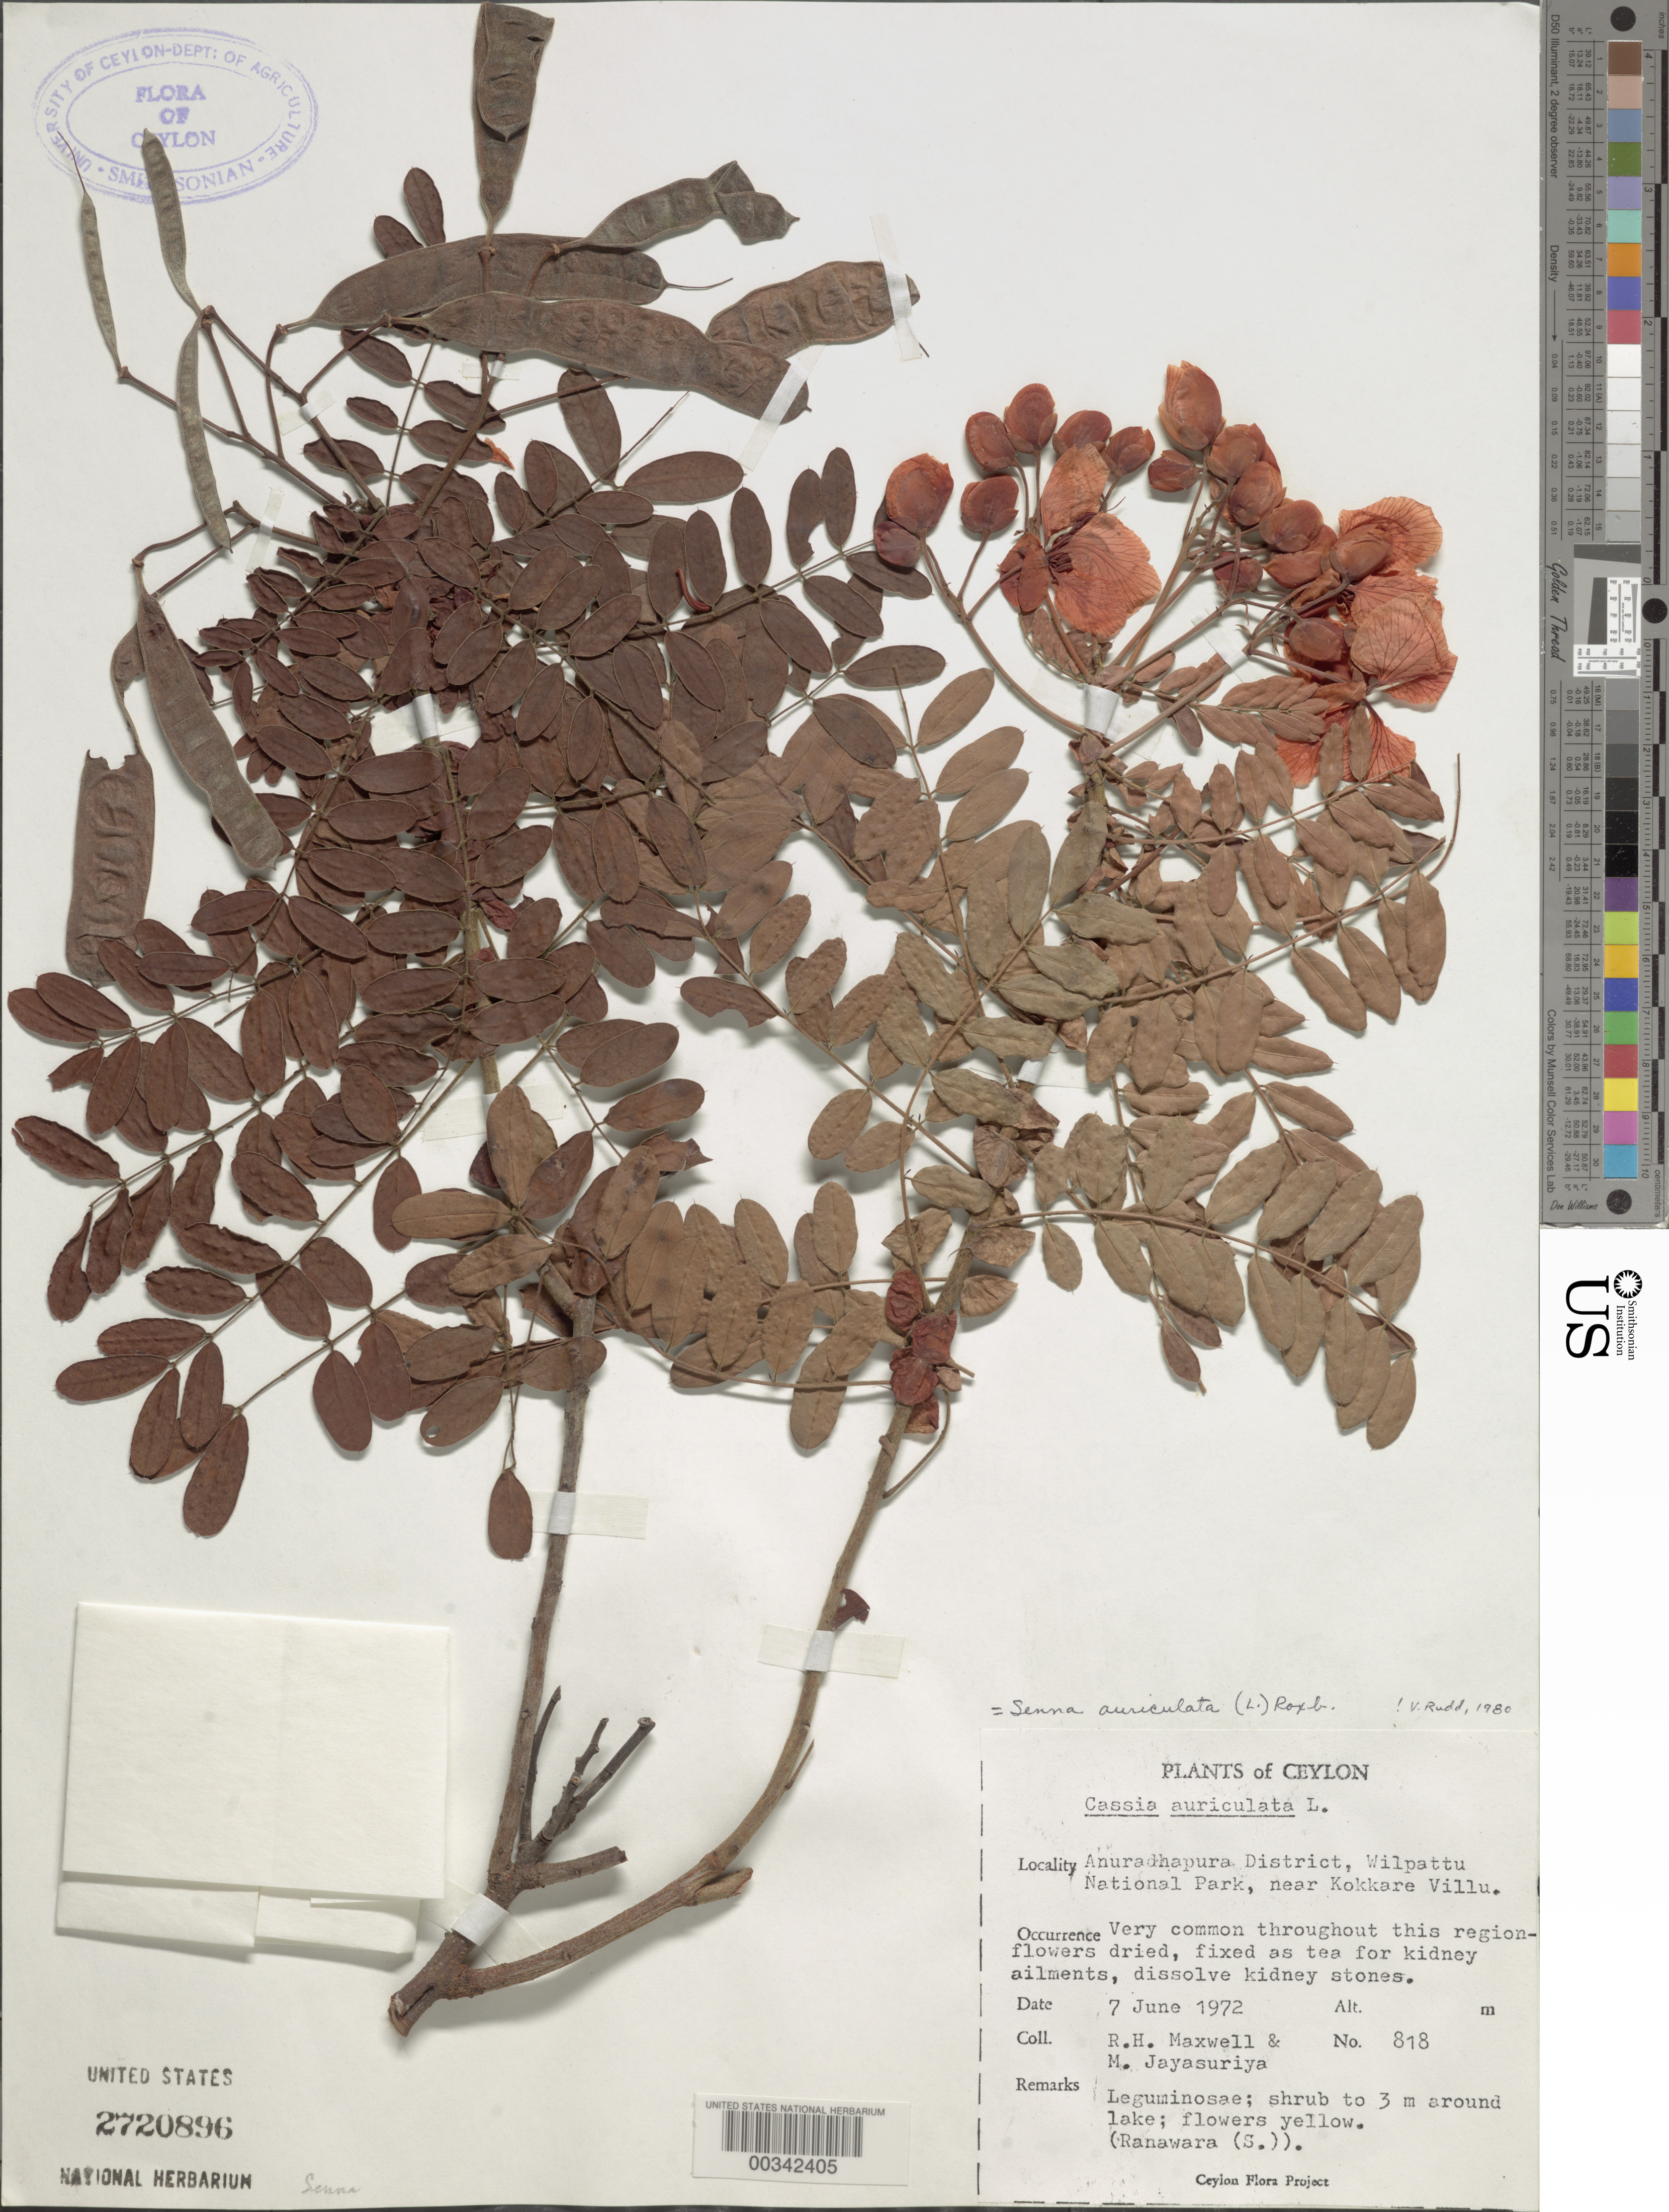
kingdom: Plantae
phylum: Tracheophyta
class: Magnoliopsida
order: Fabales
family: Fabaceae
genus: Senna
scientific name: Senna auriculata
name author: (L.) Roxb.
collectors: R. H. Maxwell & A. H. Jayasuriya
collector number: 818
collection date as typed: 07 Jun 1972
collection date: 1972-06-07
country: Sri Lanka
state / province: North Central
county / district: Anuradhapura Dist.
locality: Wilpattu national park, near kokkare villu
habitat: Around lake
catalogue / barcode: US 2720896